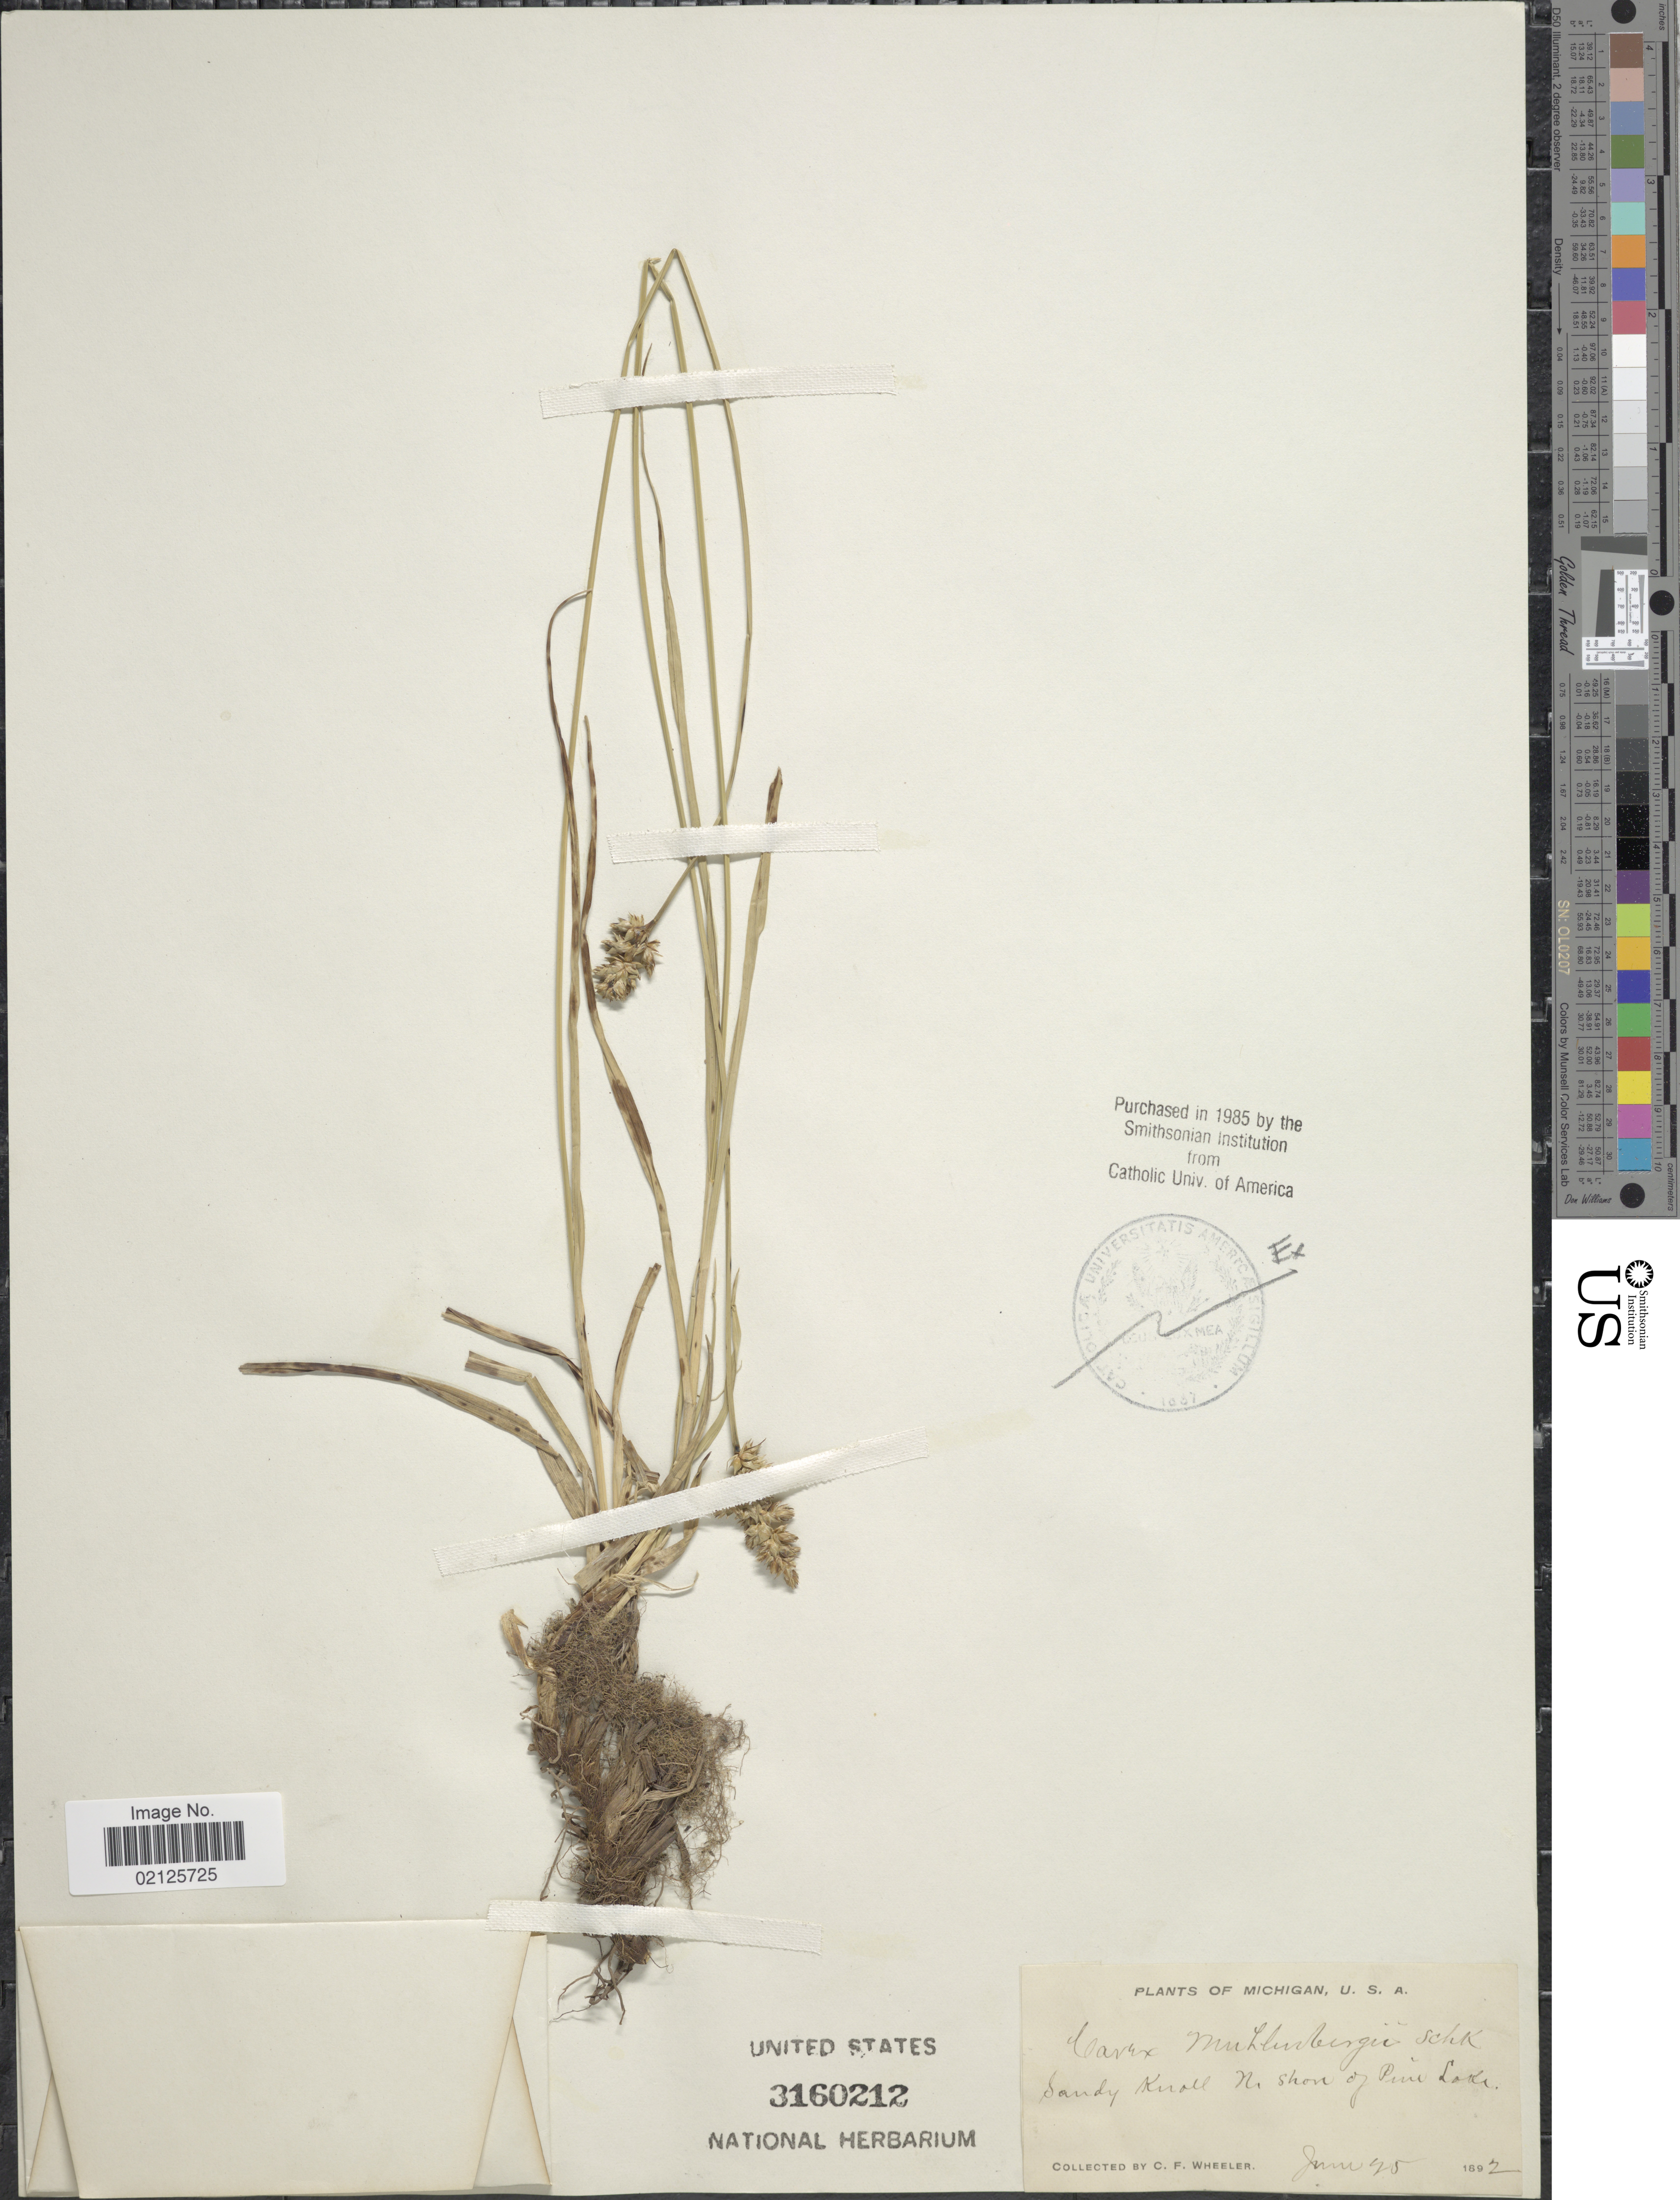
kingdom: Plantae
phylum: Tracheophyta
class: Liliopsida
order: Poales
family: Cyperaceae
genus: Carex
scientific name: Carex muehlenbergii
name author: Willd.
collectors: C. Wheeler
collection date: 1892-06-25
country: United States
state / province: Michigan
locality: Sandy knoll N. shore of Pine Lake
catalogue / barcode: US 3160212